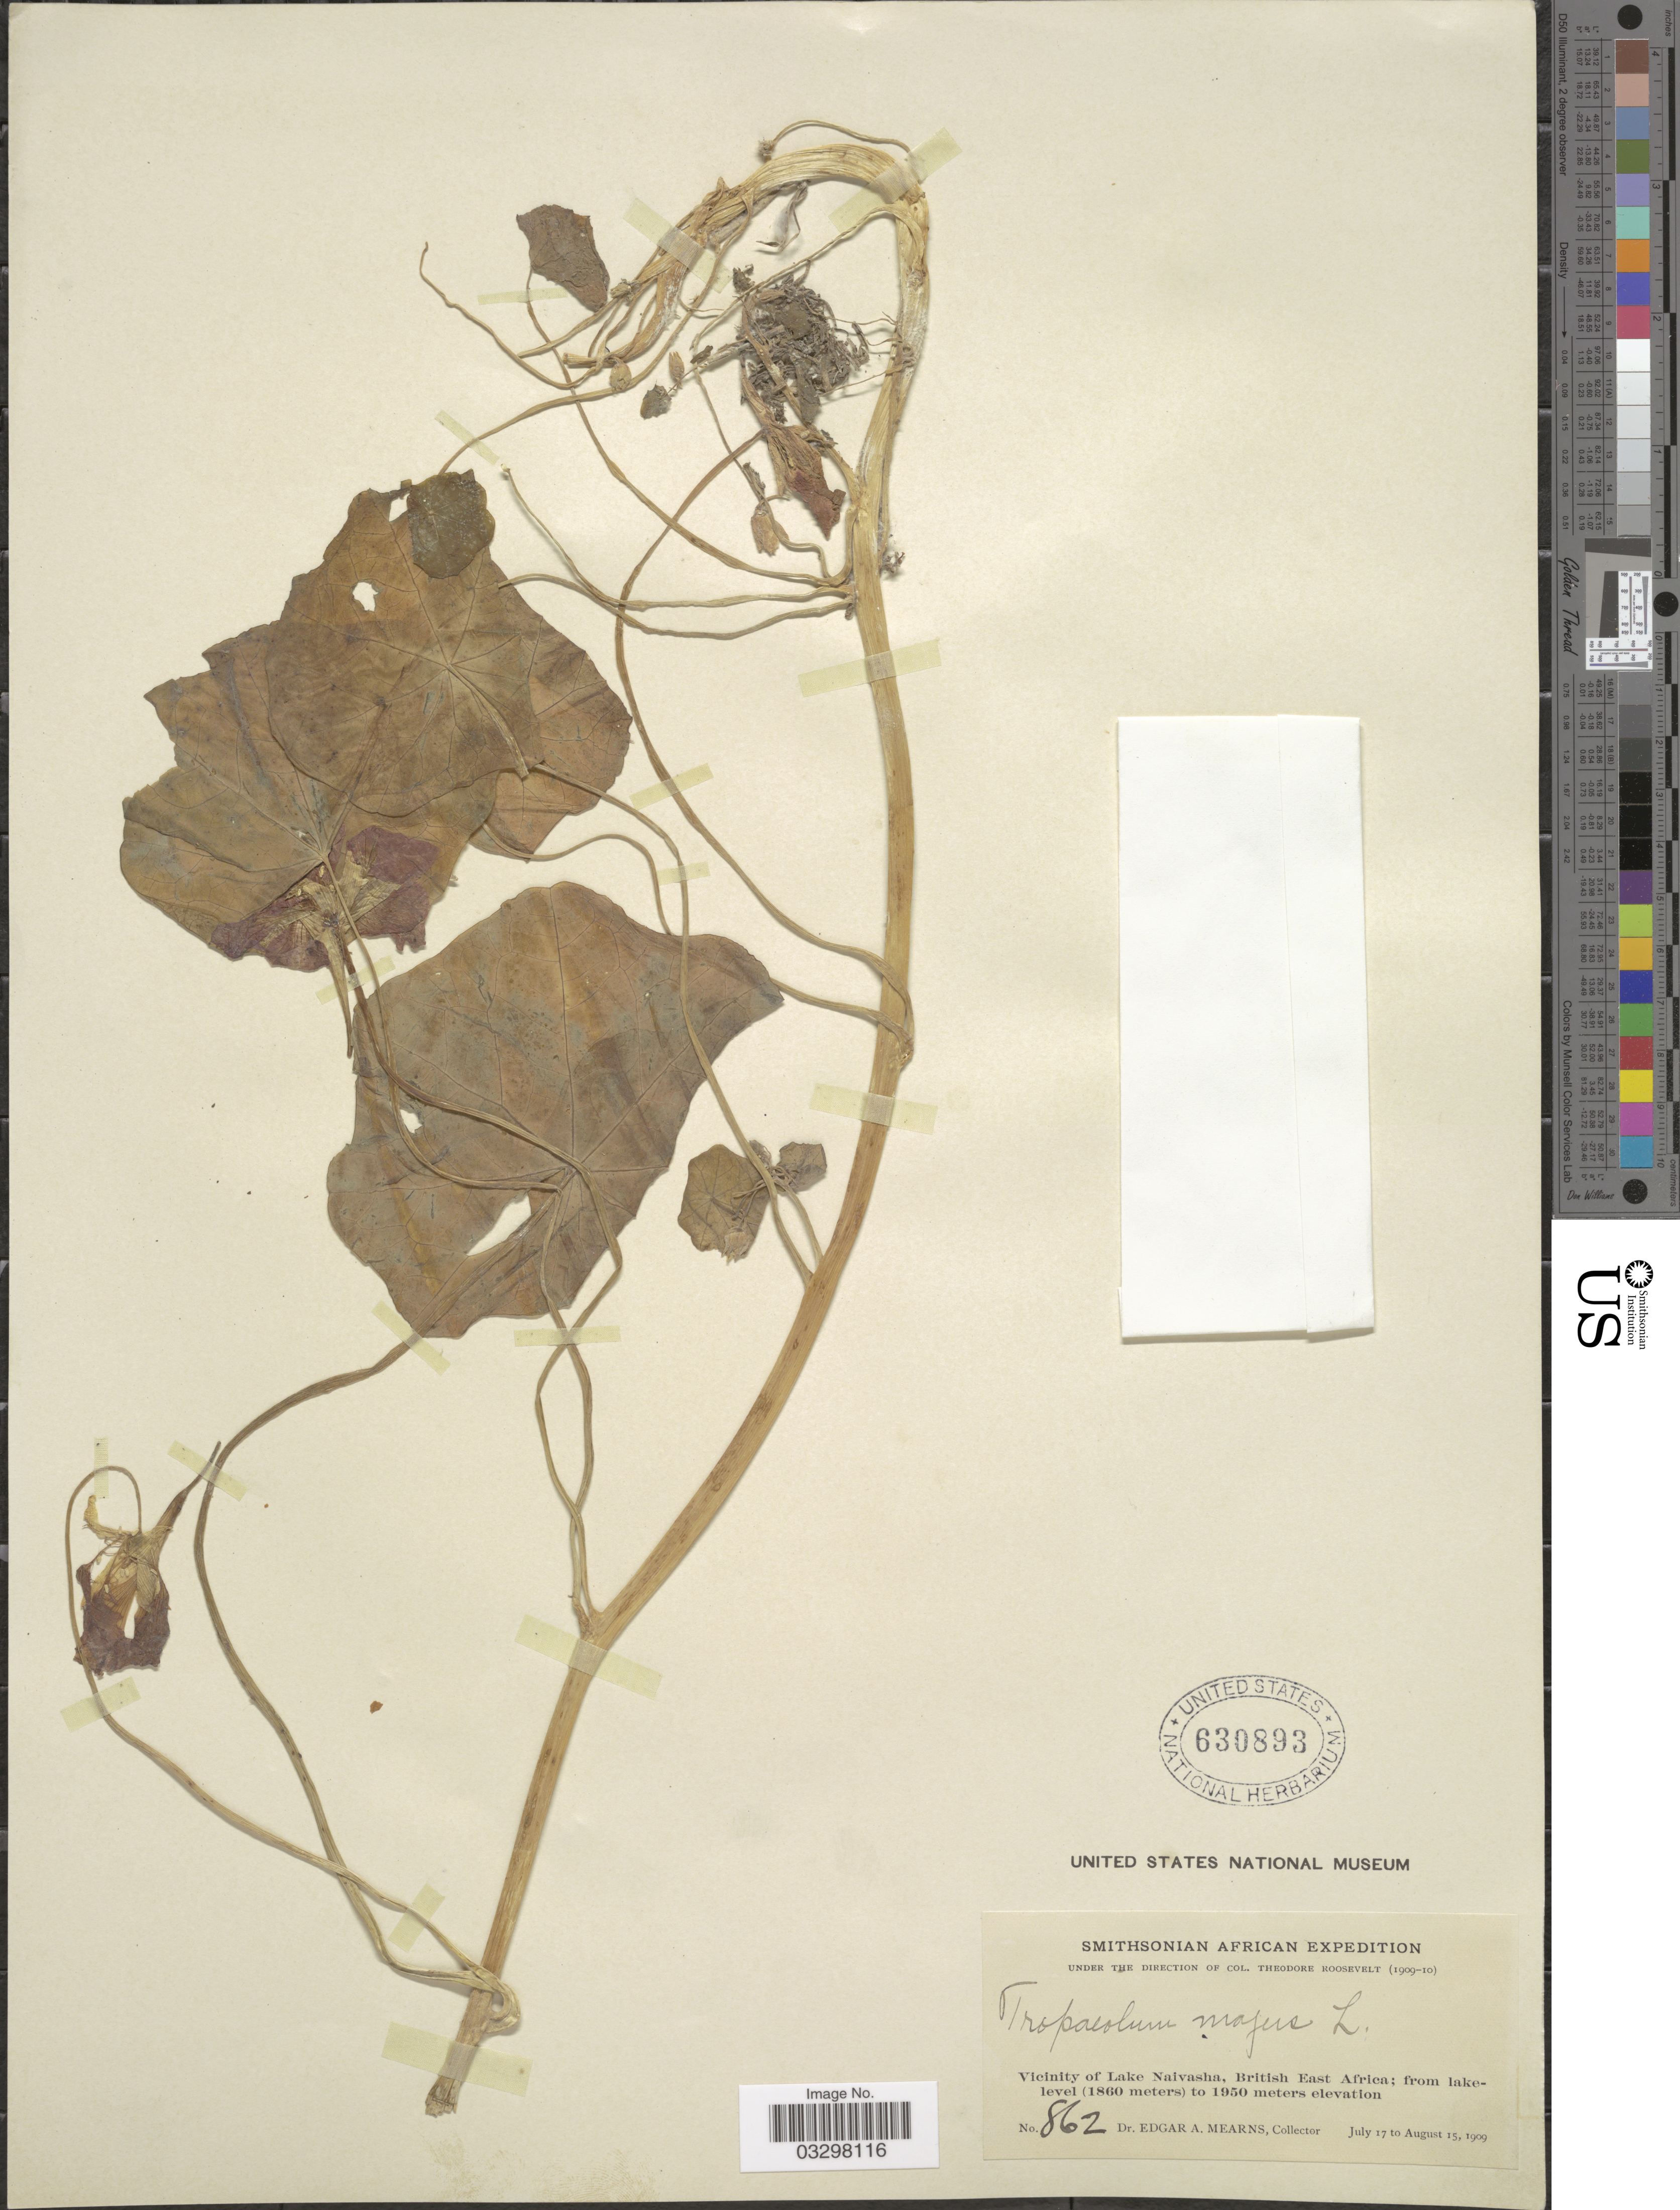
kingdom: Plantae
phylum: Tracheophyta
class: Magnoliopsida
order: Brassicales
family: Tropaeolaceae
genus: Tropaeolum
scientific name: Tropaeolum majus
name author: L.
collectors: E. A. Mearns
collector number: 862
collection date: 1909-07-17/1909-08-15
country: Kenya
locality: Vicinity of Lake Naivasha, British East Africa.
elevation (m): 1860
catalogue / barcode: US 630893